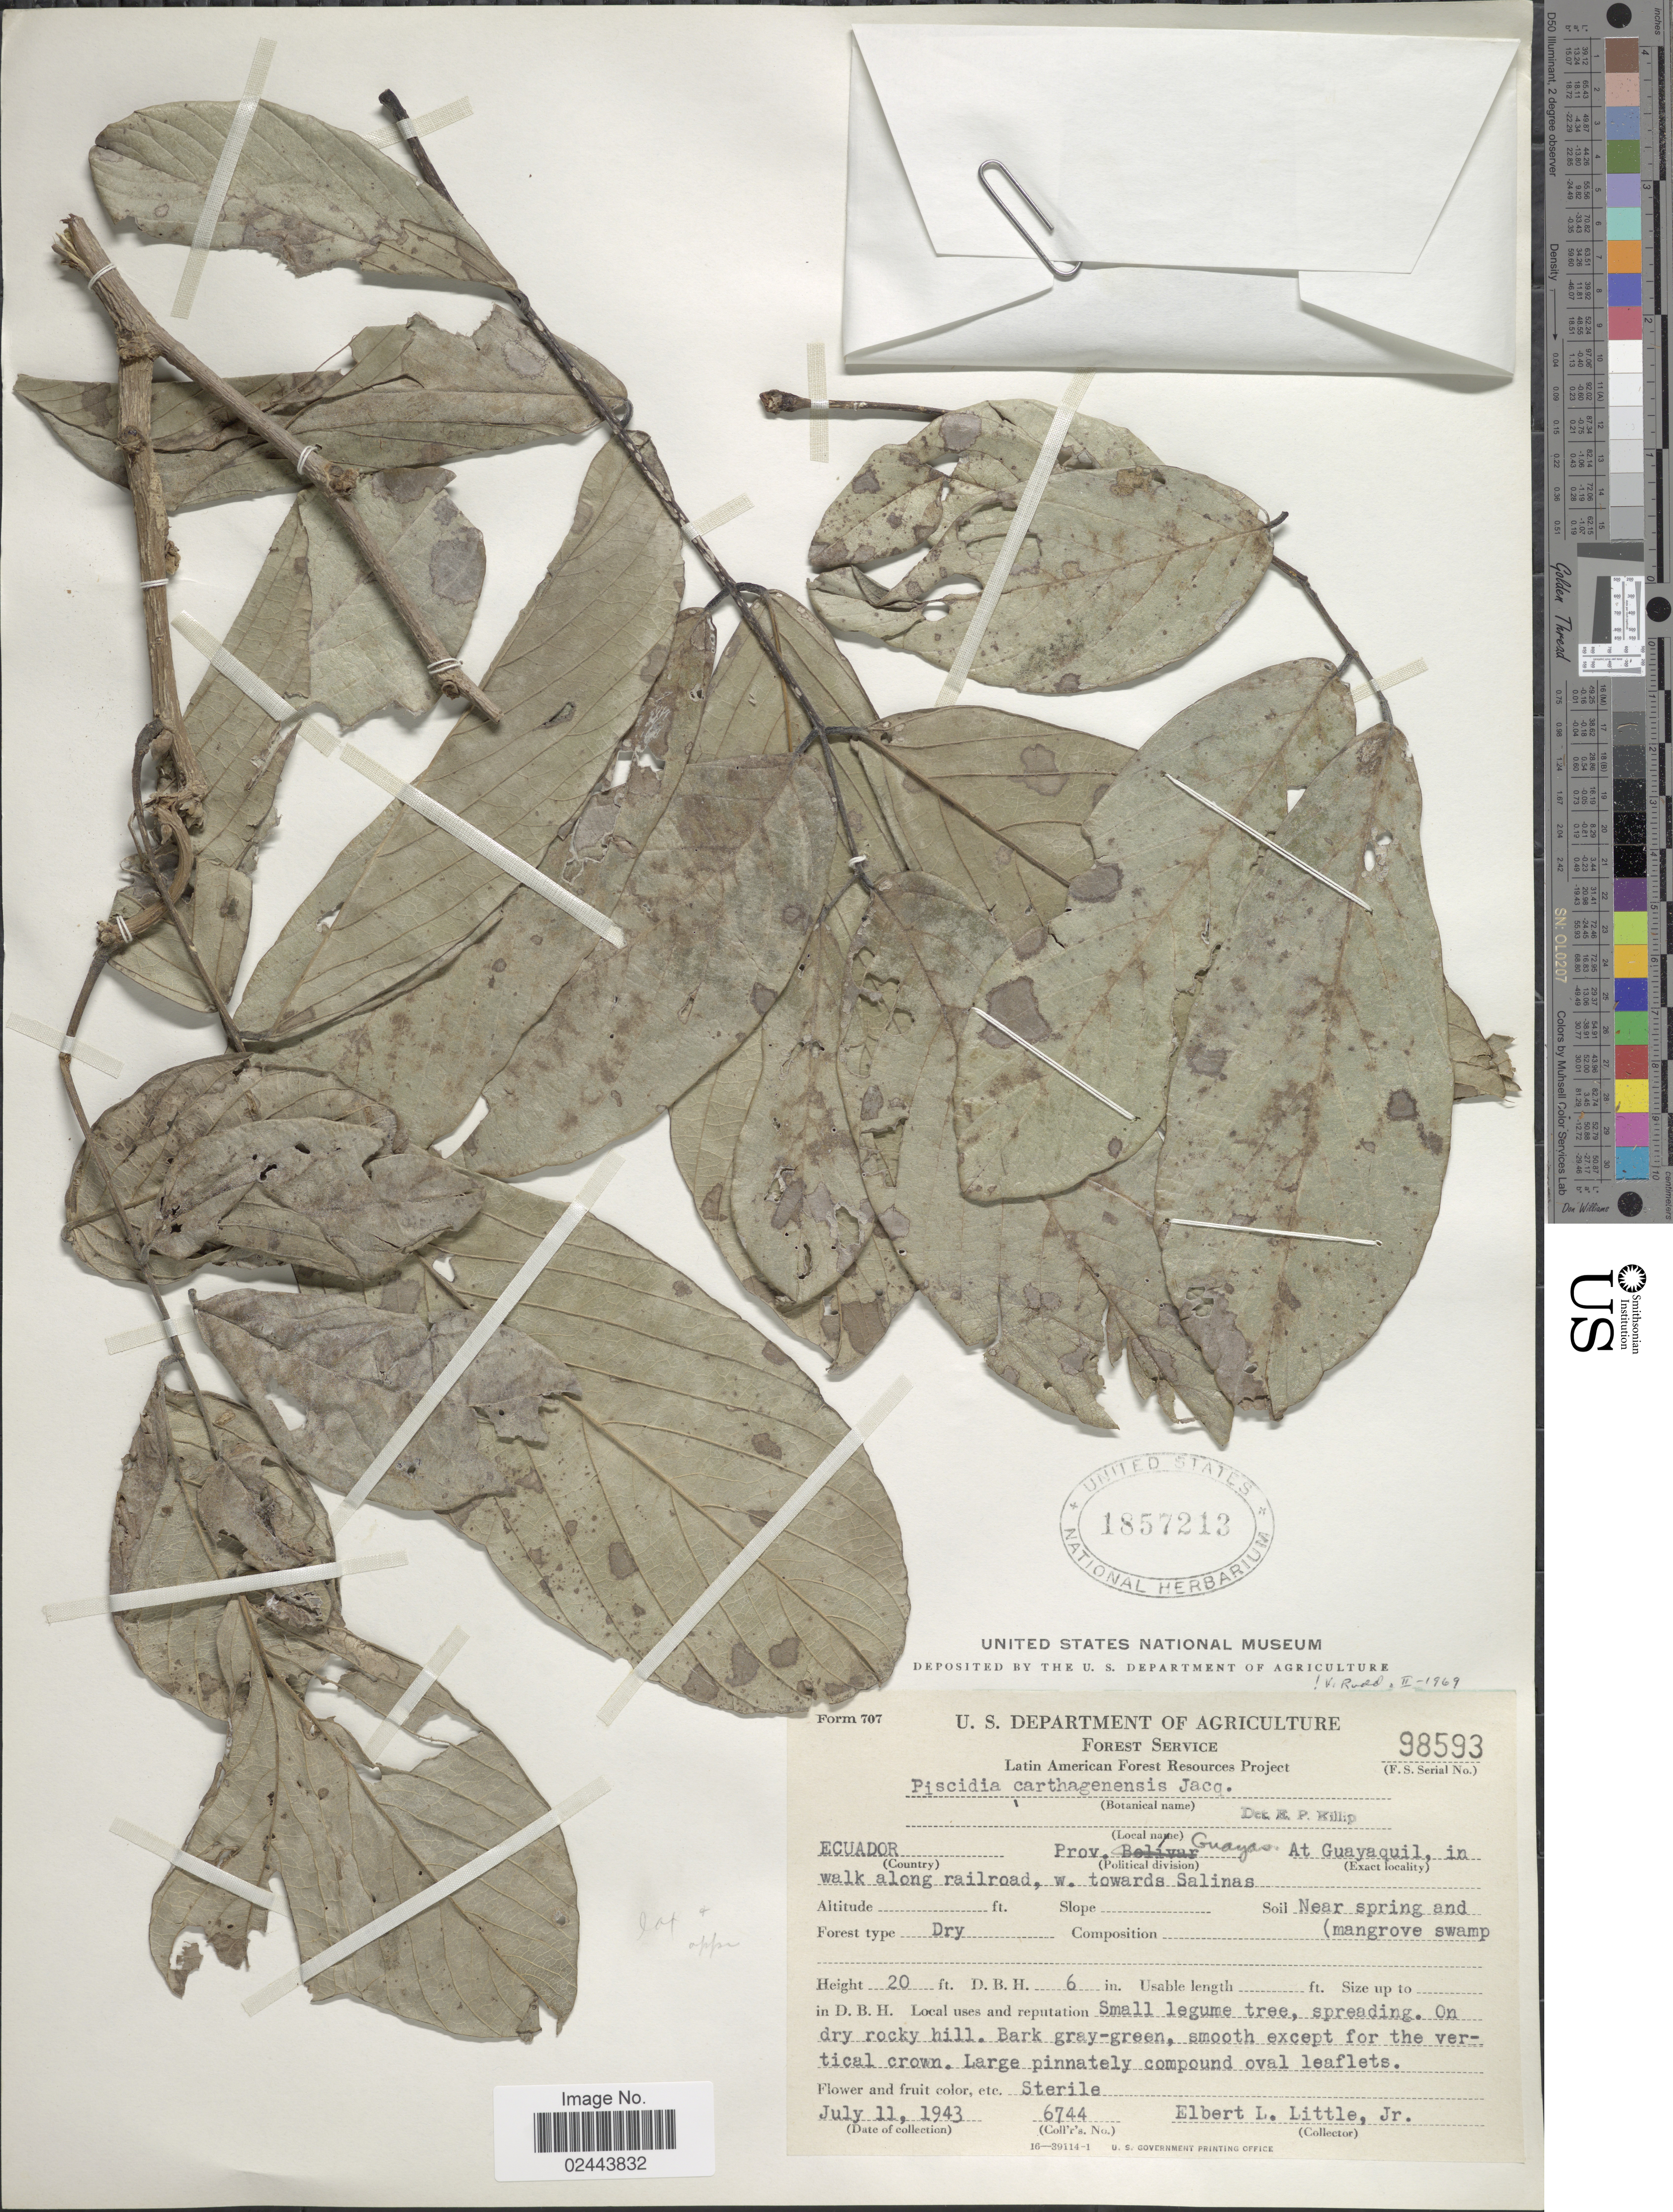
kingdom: Plantae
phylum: Tracheophyta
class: Magnoliopsida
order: Fabales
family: Fabaceae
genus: Piscidia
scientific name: Piscidia carthagenensis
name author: Jacq.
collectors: E. L. Little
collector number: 6744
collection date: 1943-07-11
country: Ecuador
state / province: Guayas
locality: At Guayaquil in walk along railroad, w. towards Salinas, near spring and (mangrove swamp)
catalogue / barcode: US 1857213